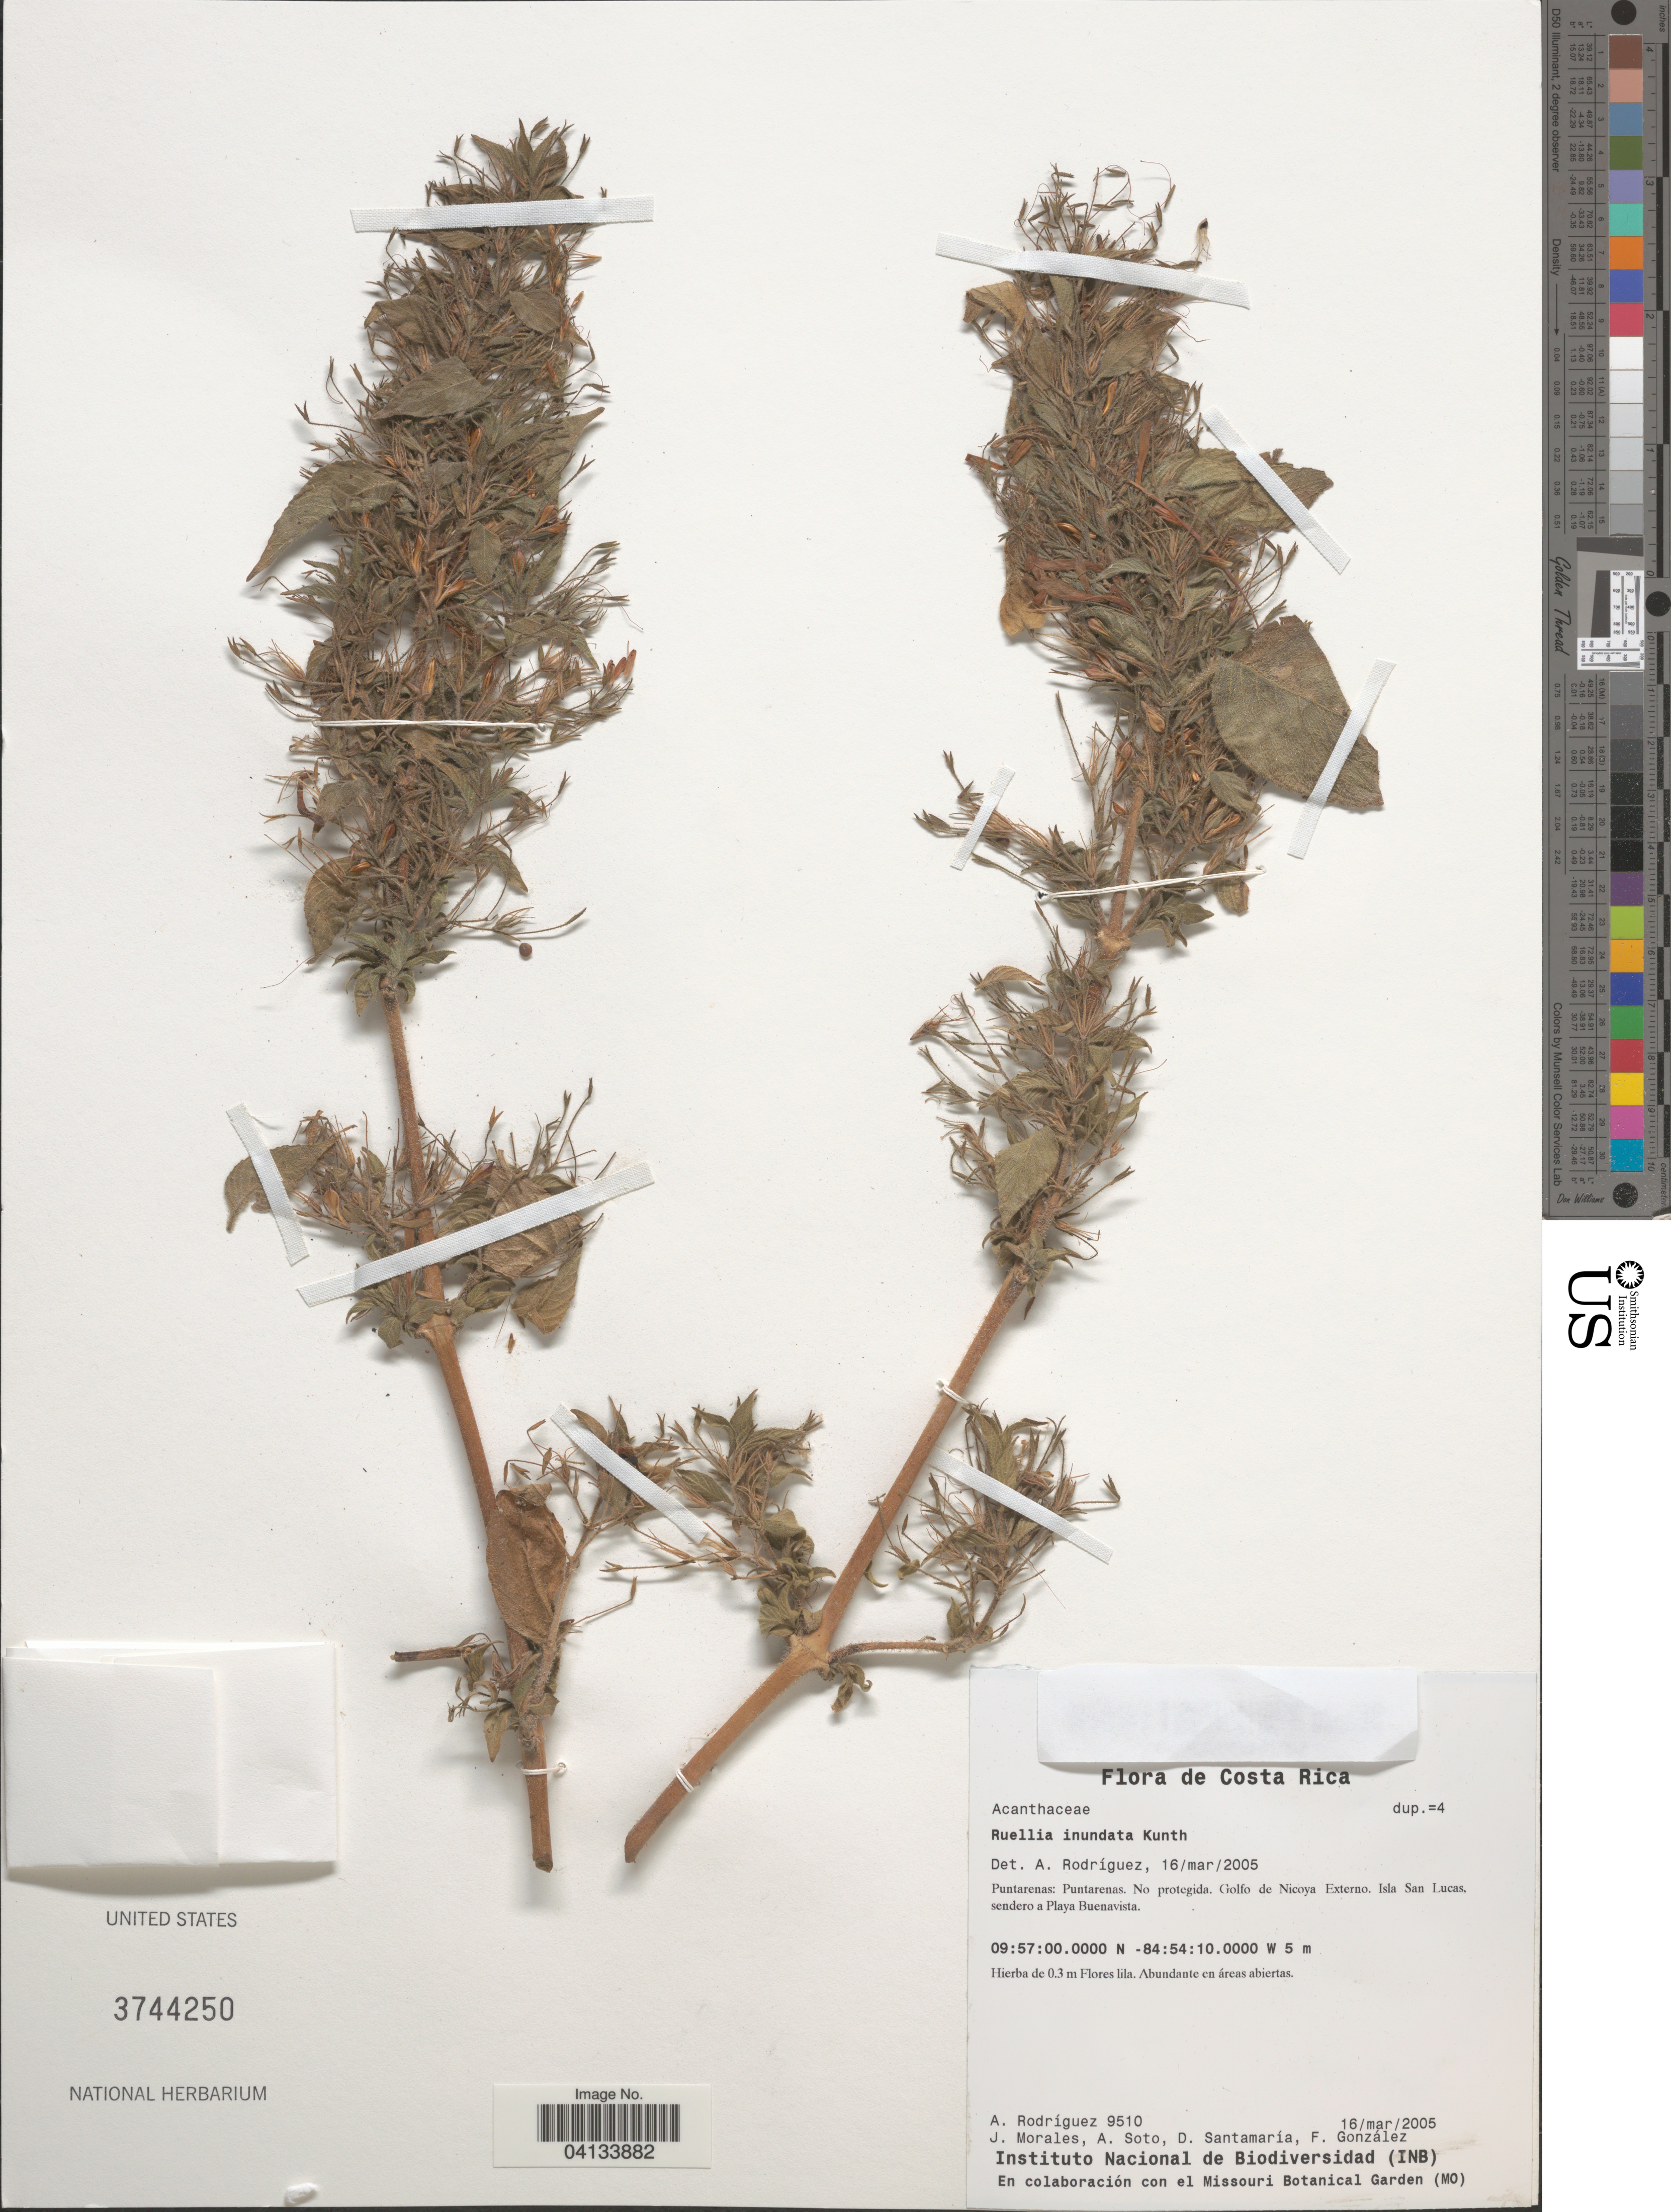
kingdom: Plantae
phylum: Tracheophyta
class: Magnoliopsida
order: Lamiales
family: Acanthaceae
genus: Ruellia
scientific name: Ruellia inundata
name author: Kunth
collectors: A. Rodriguez, J. Morales, A. Soto, D. Santamaria & F. González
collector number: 9510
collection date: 2005-03-16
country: Costa Rica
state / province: Puntarenas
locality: Puntarenas. No protegida. Golfo de Nicoya Externo. Isla San Lucas, sendero a Playa Buenavista.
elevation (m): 5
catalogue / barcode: US 3744250